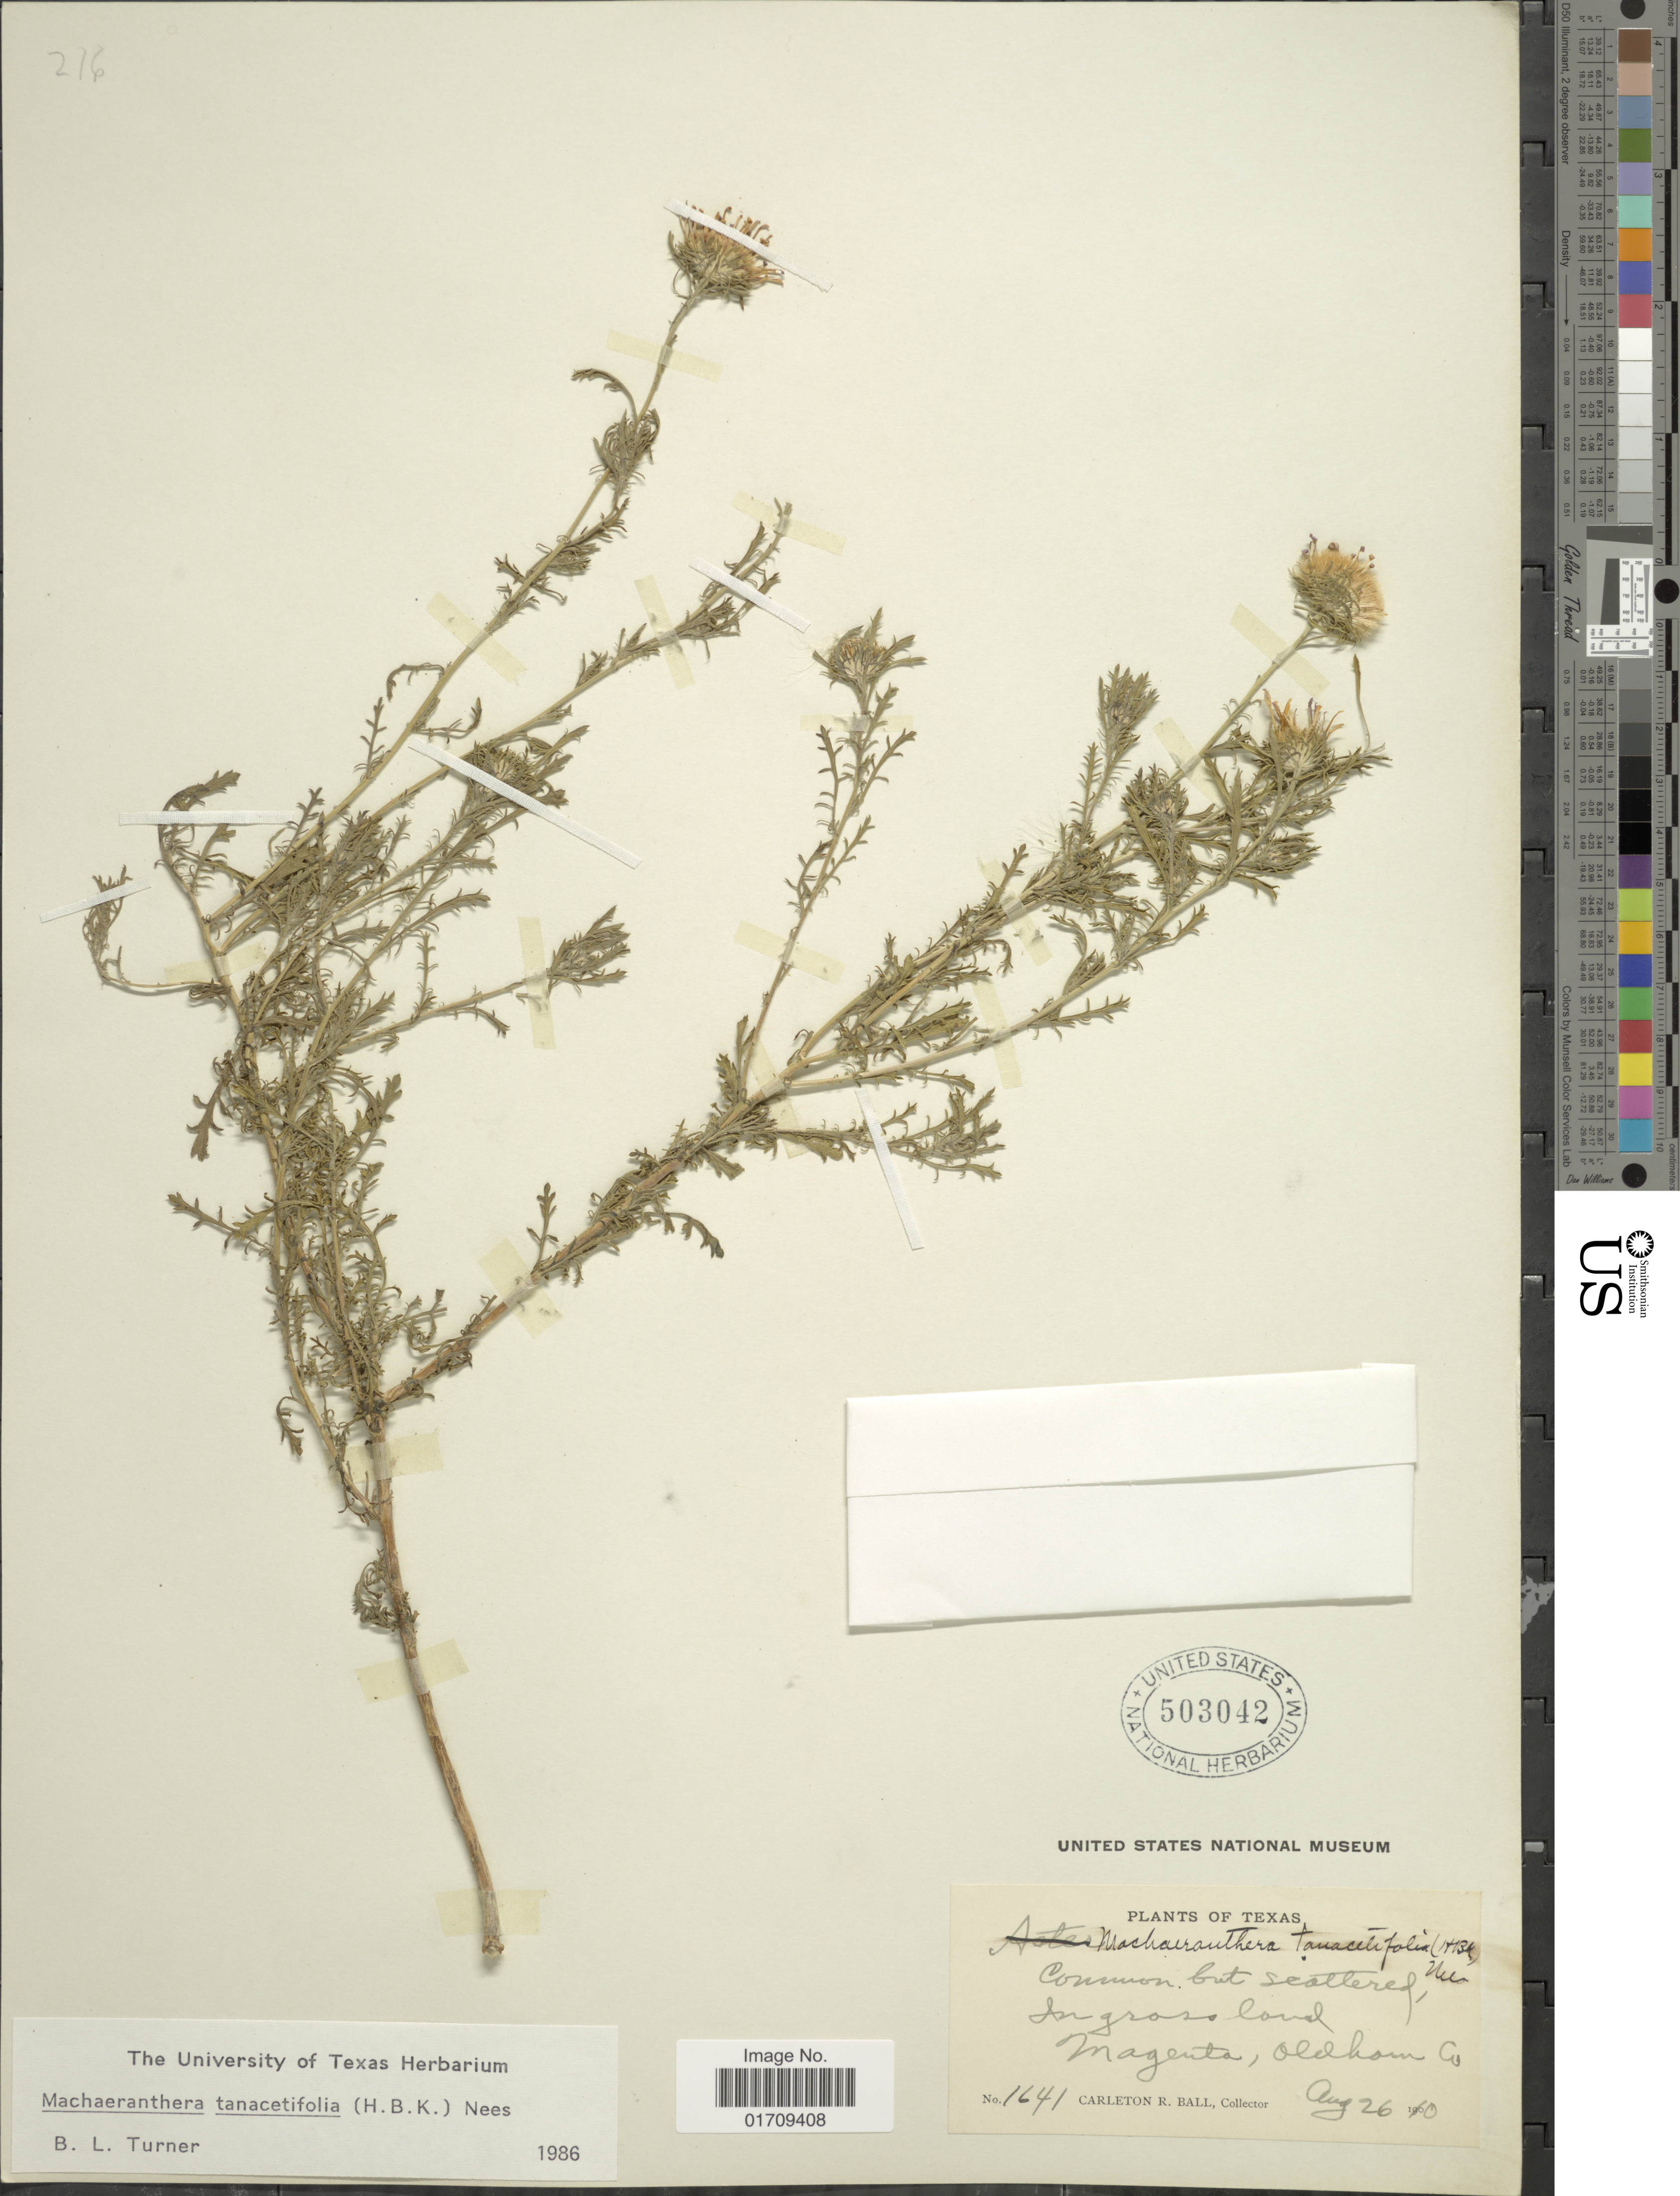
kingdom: Plantae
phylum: Tracheophyta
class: Magnoliopsida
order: Asterales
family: Asteraceae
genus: Machaeranthera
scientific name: Machaeranthera tanacetifolia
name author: (Kunth) Nees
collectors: C. R. Ball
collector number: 1641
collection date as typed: Transcribed d/m/y: 26/8/10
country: United States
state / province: Texas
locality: Magenta, Oldham Co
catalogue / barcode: US 503042